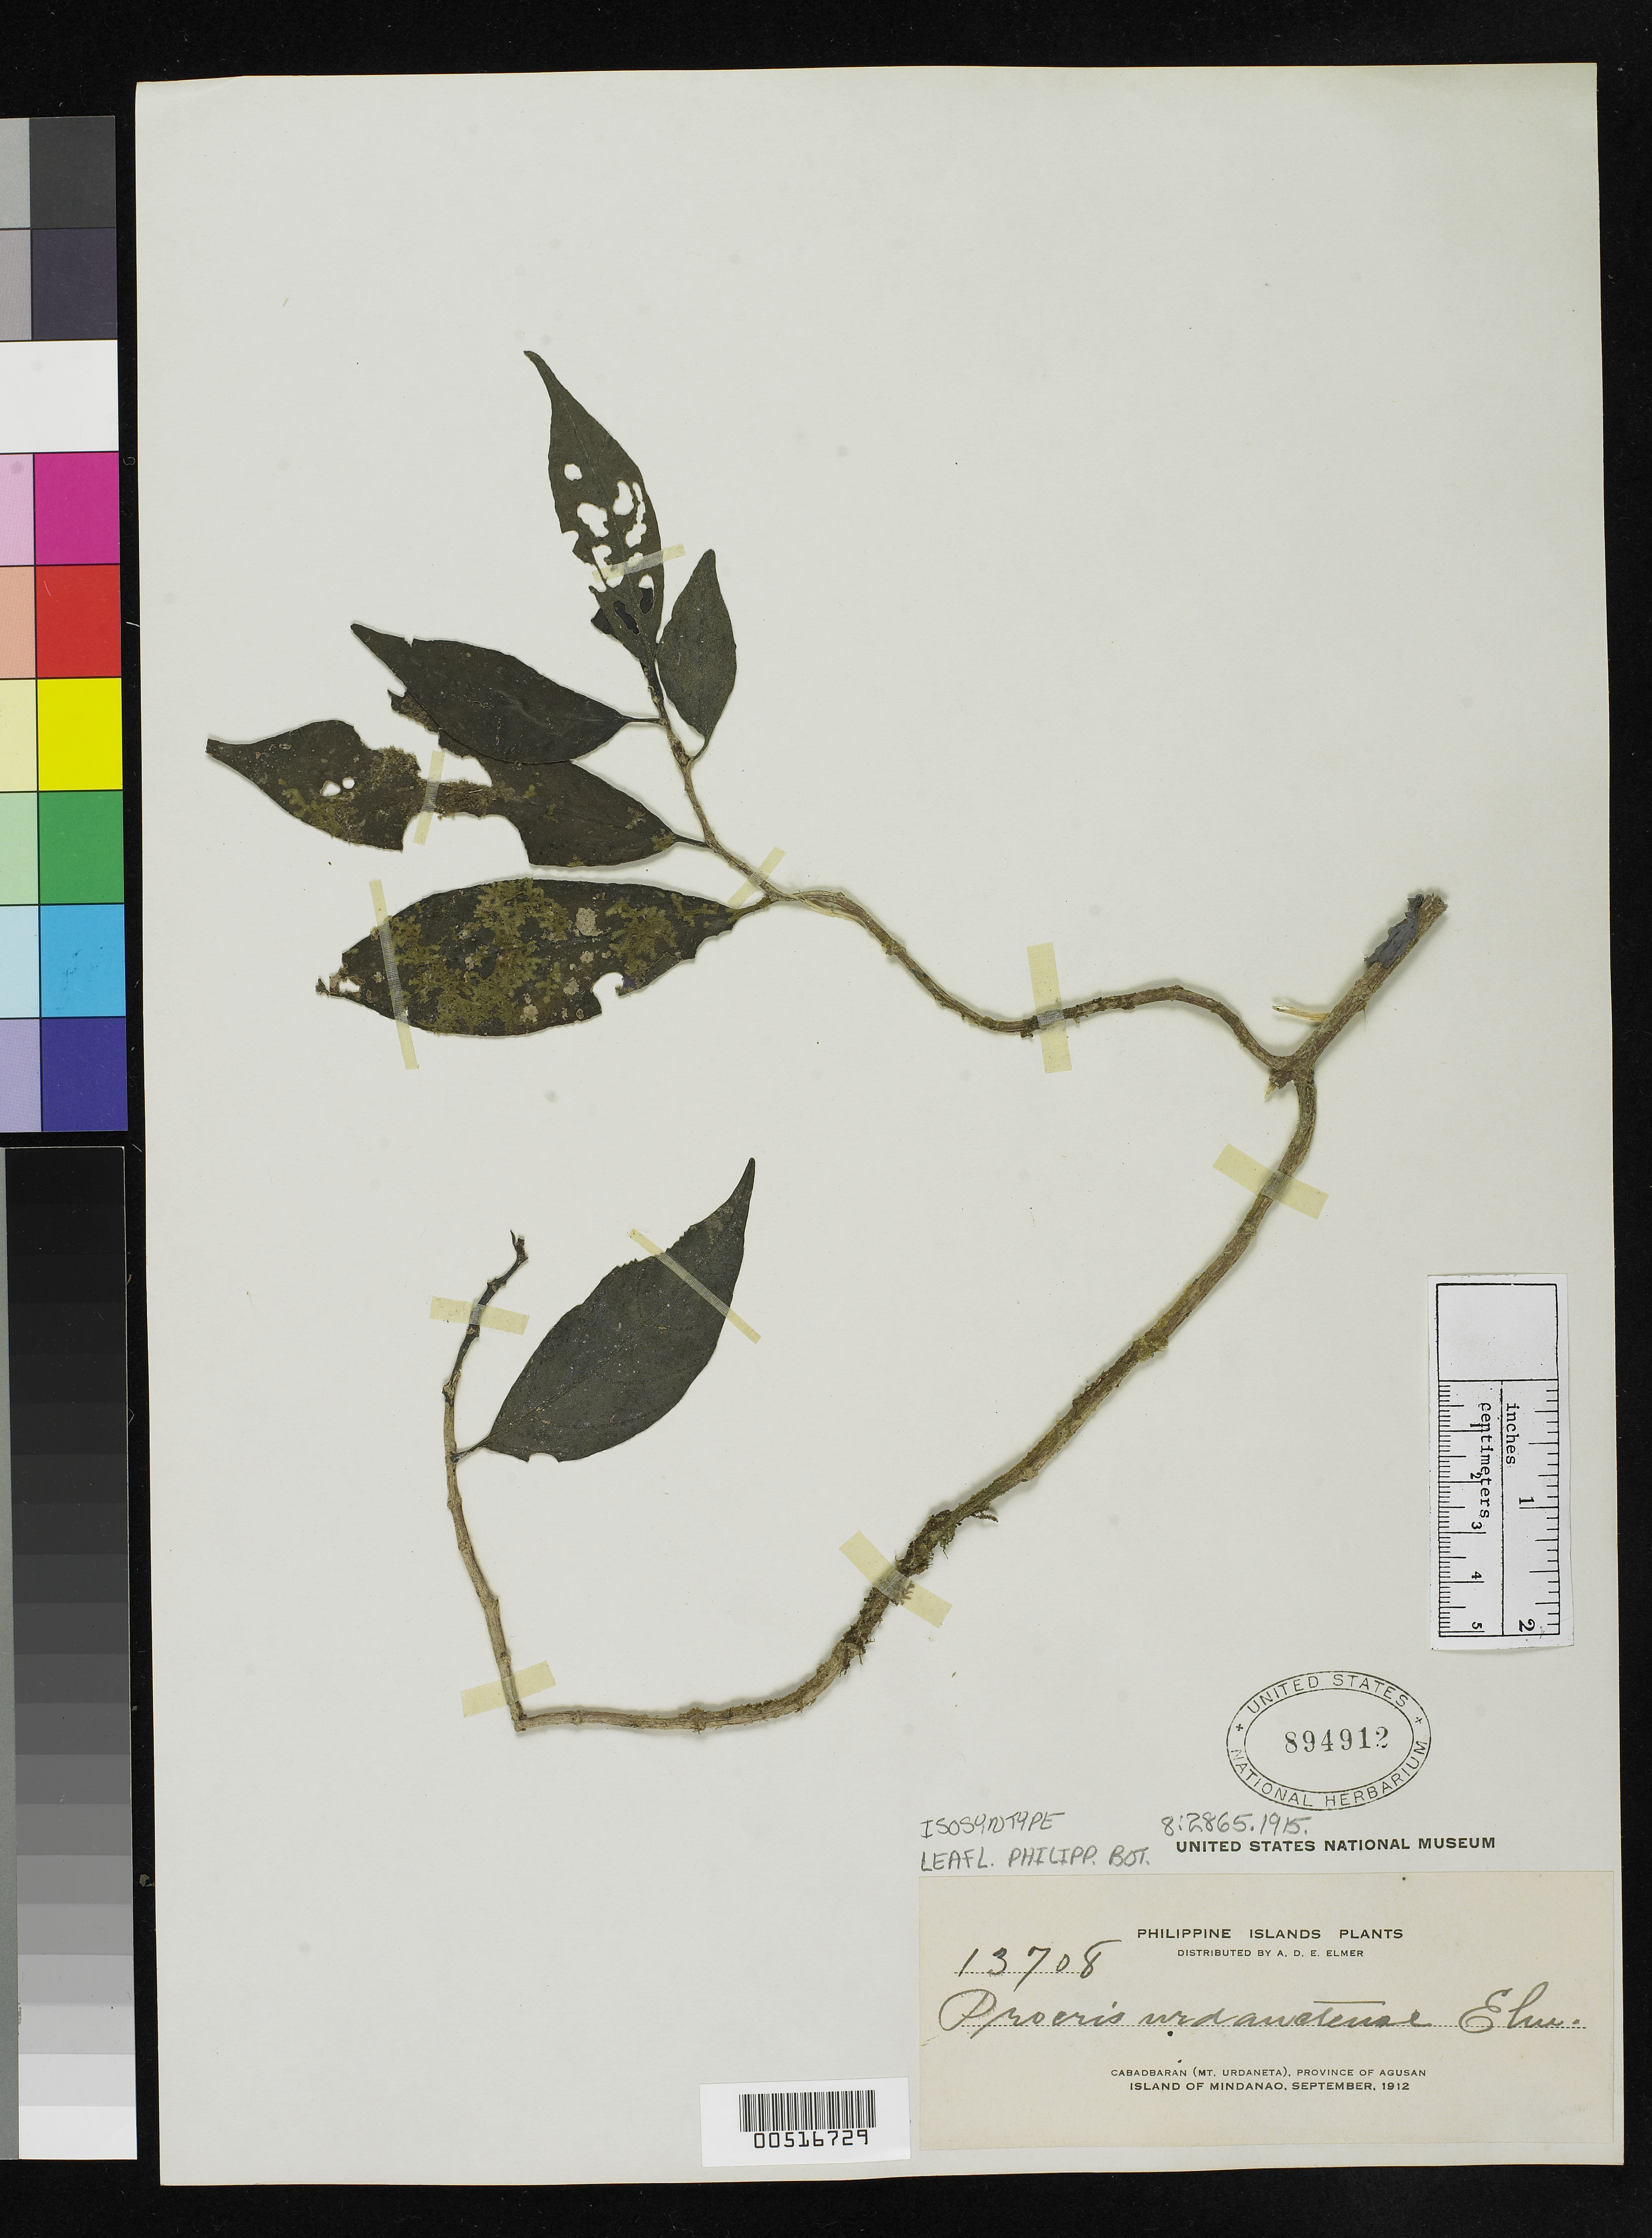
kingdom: Plantae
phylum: Tracheophyta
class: Magnoliopsida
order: Rosales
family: Urticaceae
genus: Procris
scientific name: Procris urdanetensis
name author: Elmer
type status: Isosyntype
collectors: A. D. E. Elmer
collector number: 13708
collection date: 1912-07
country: Philippines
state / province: Caraga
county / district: Agusan del Norte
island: Mindanao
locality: Cabadbaran (Mt. Urdaneta), province of Agusan, Island of Mindanao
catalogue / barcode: US 894912